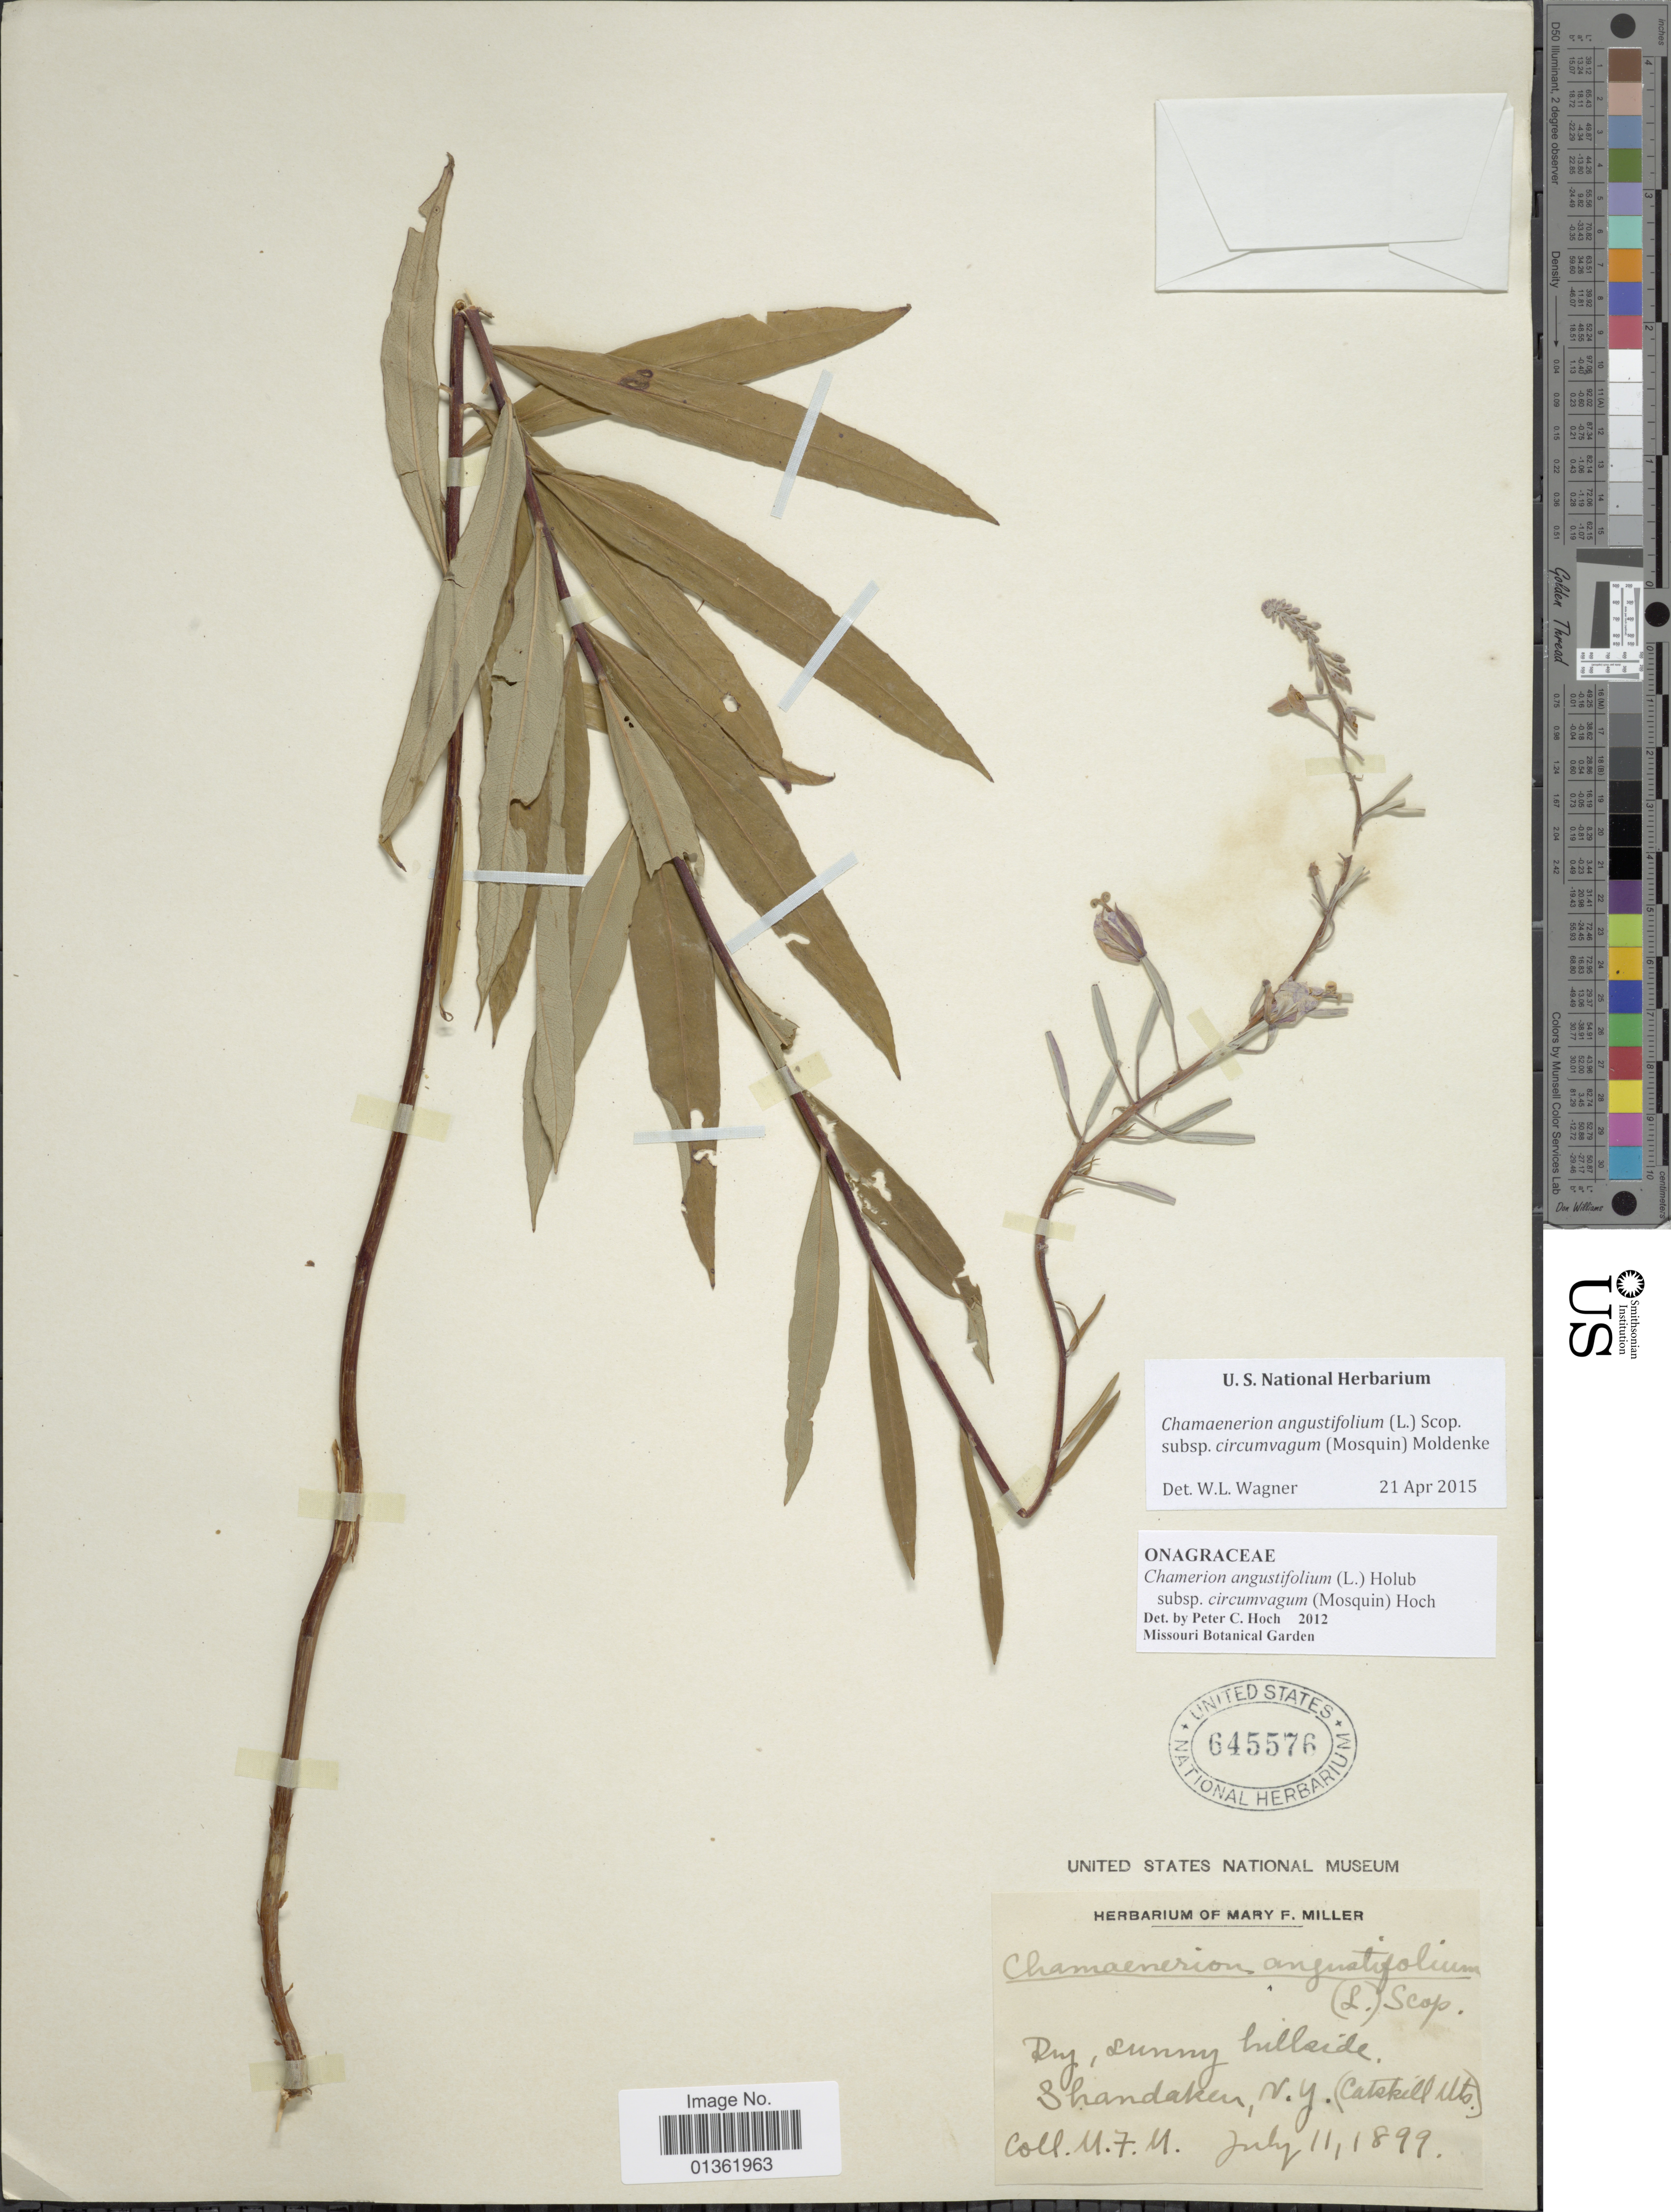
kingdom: Plantae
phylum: Tracheophyta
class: Magnoliopsida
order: Myrtales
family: Onagraceae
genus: Chamaenerion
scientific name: Chamaenerion angustifolium subsp. circumvagum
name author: (Mosquin) Moldenke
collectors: M. F. Miller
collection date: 1899-07-11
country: United States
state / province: New York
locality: Shandaken, N.Y. (Catshill Mts.).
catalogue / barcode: US 645576